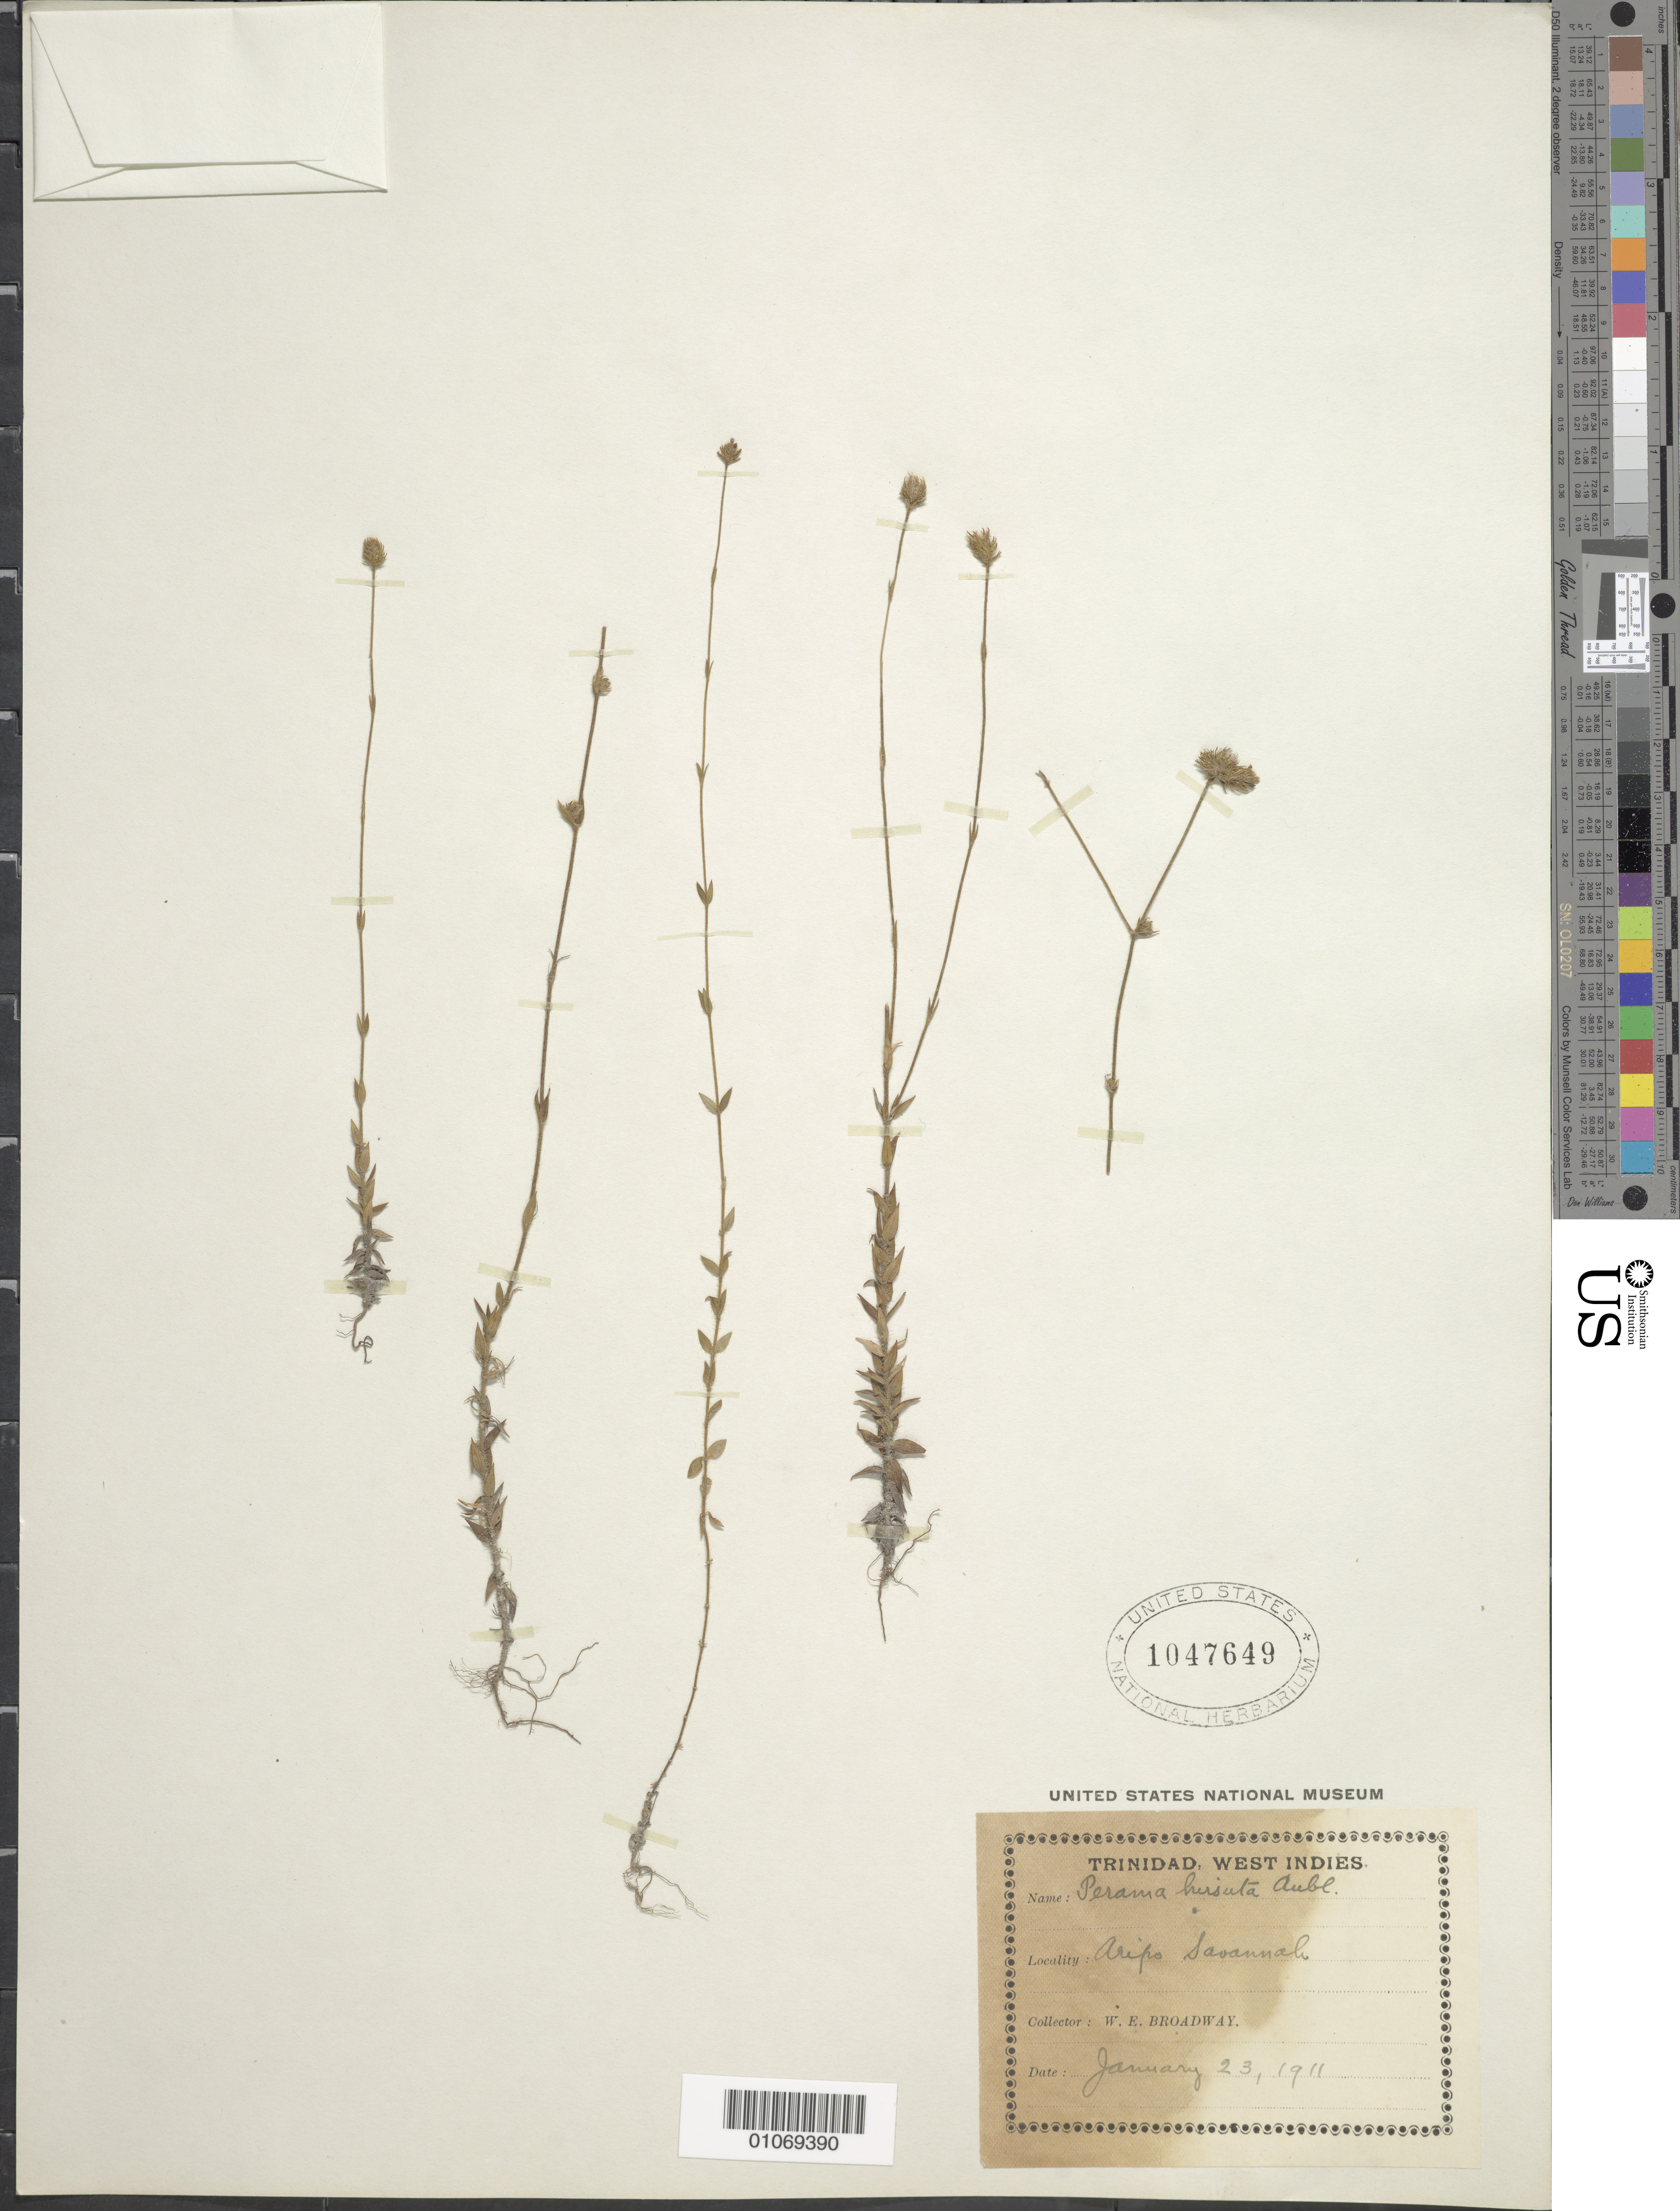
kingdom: Plantae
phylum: Tracheophyta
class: Magnoliopsida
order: Gentianales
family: Rubiaceae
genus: Perama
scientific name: Perama hirsuta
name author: Aubl.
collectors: W. E. Broadway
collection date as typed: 23 Jan 1911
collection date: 1911-01-23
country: Trinidad and Tobago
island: Trinidad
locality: Aripo savanna.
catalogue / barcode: US 1047649